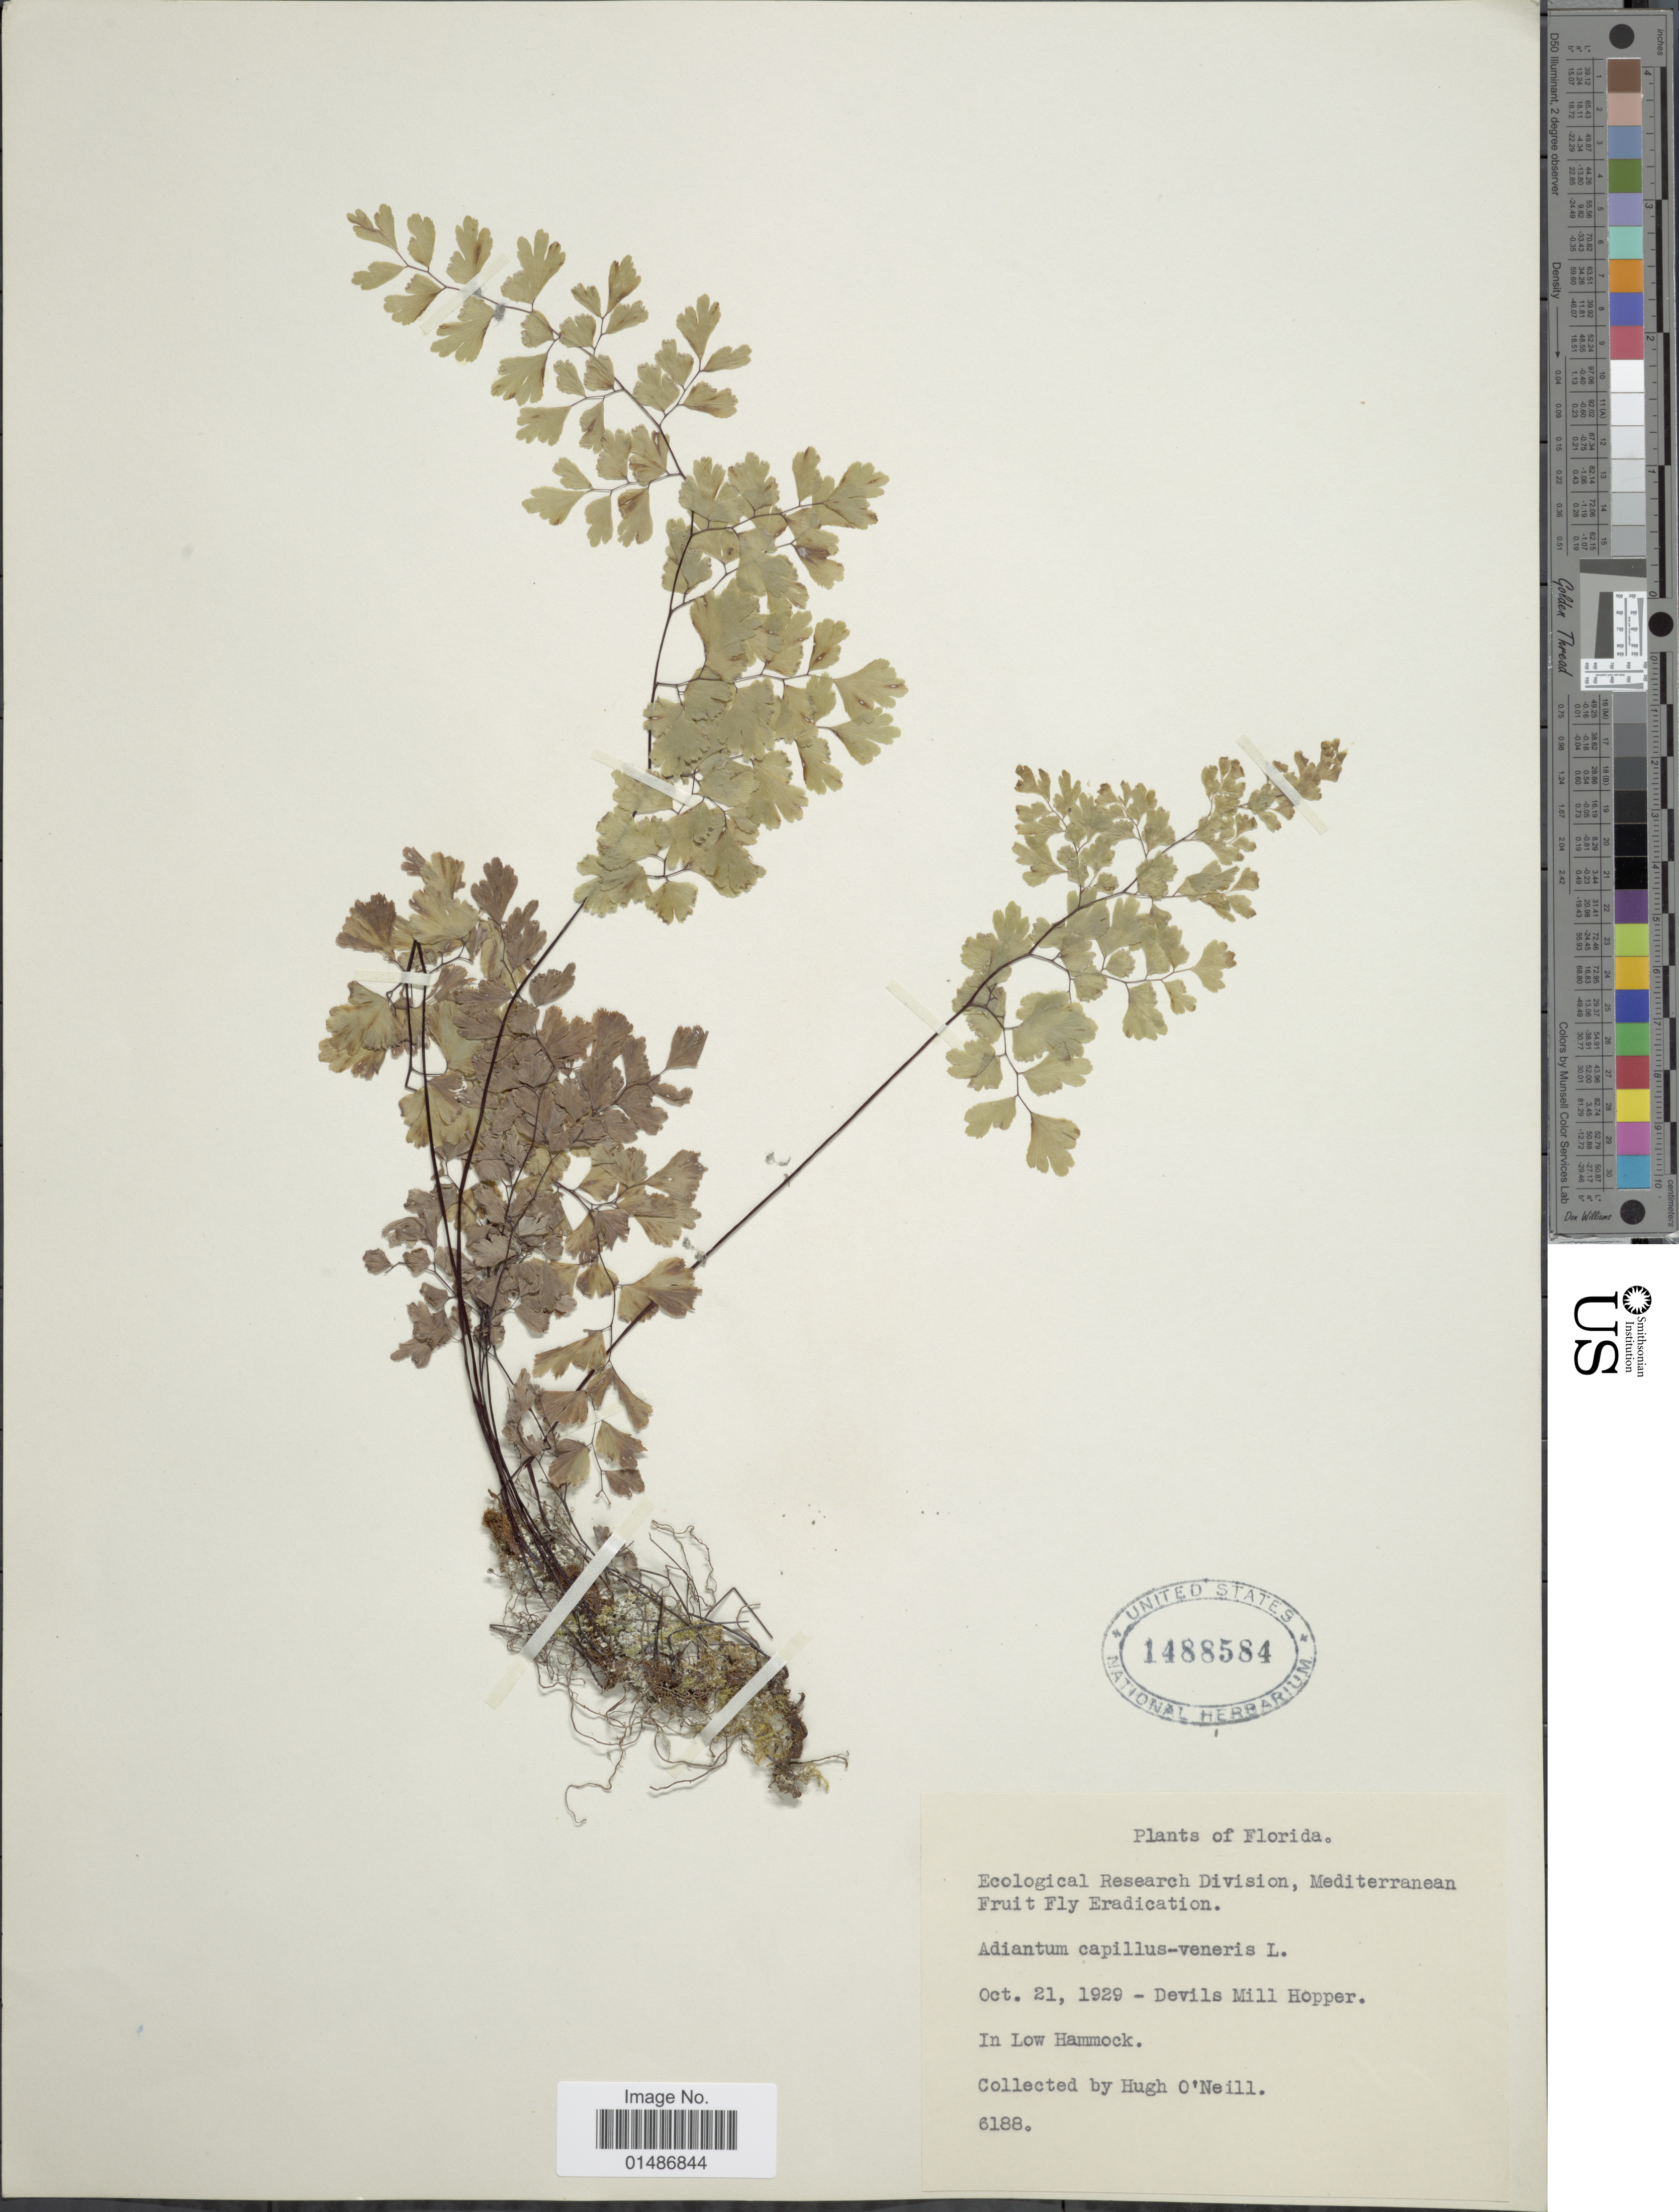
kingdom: Plantae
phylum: Tracheophyta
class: Polypodiopsida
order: Polypodiales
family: Pteridaceae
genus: Adiantum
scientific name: Adiantum capillus-veneris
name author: L.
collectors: H. O'Neill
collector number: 6188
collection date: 1929-10-21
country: United States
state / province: Florida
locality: Devils Mill Hopper. In Low Hammock.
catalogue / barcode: US 1488584